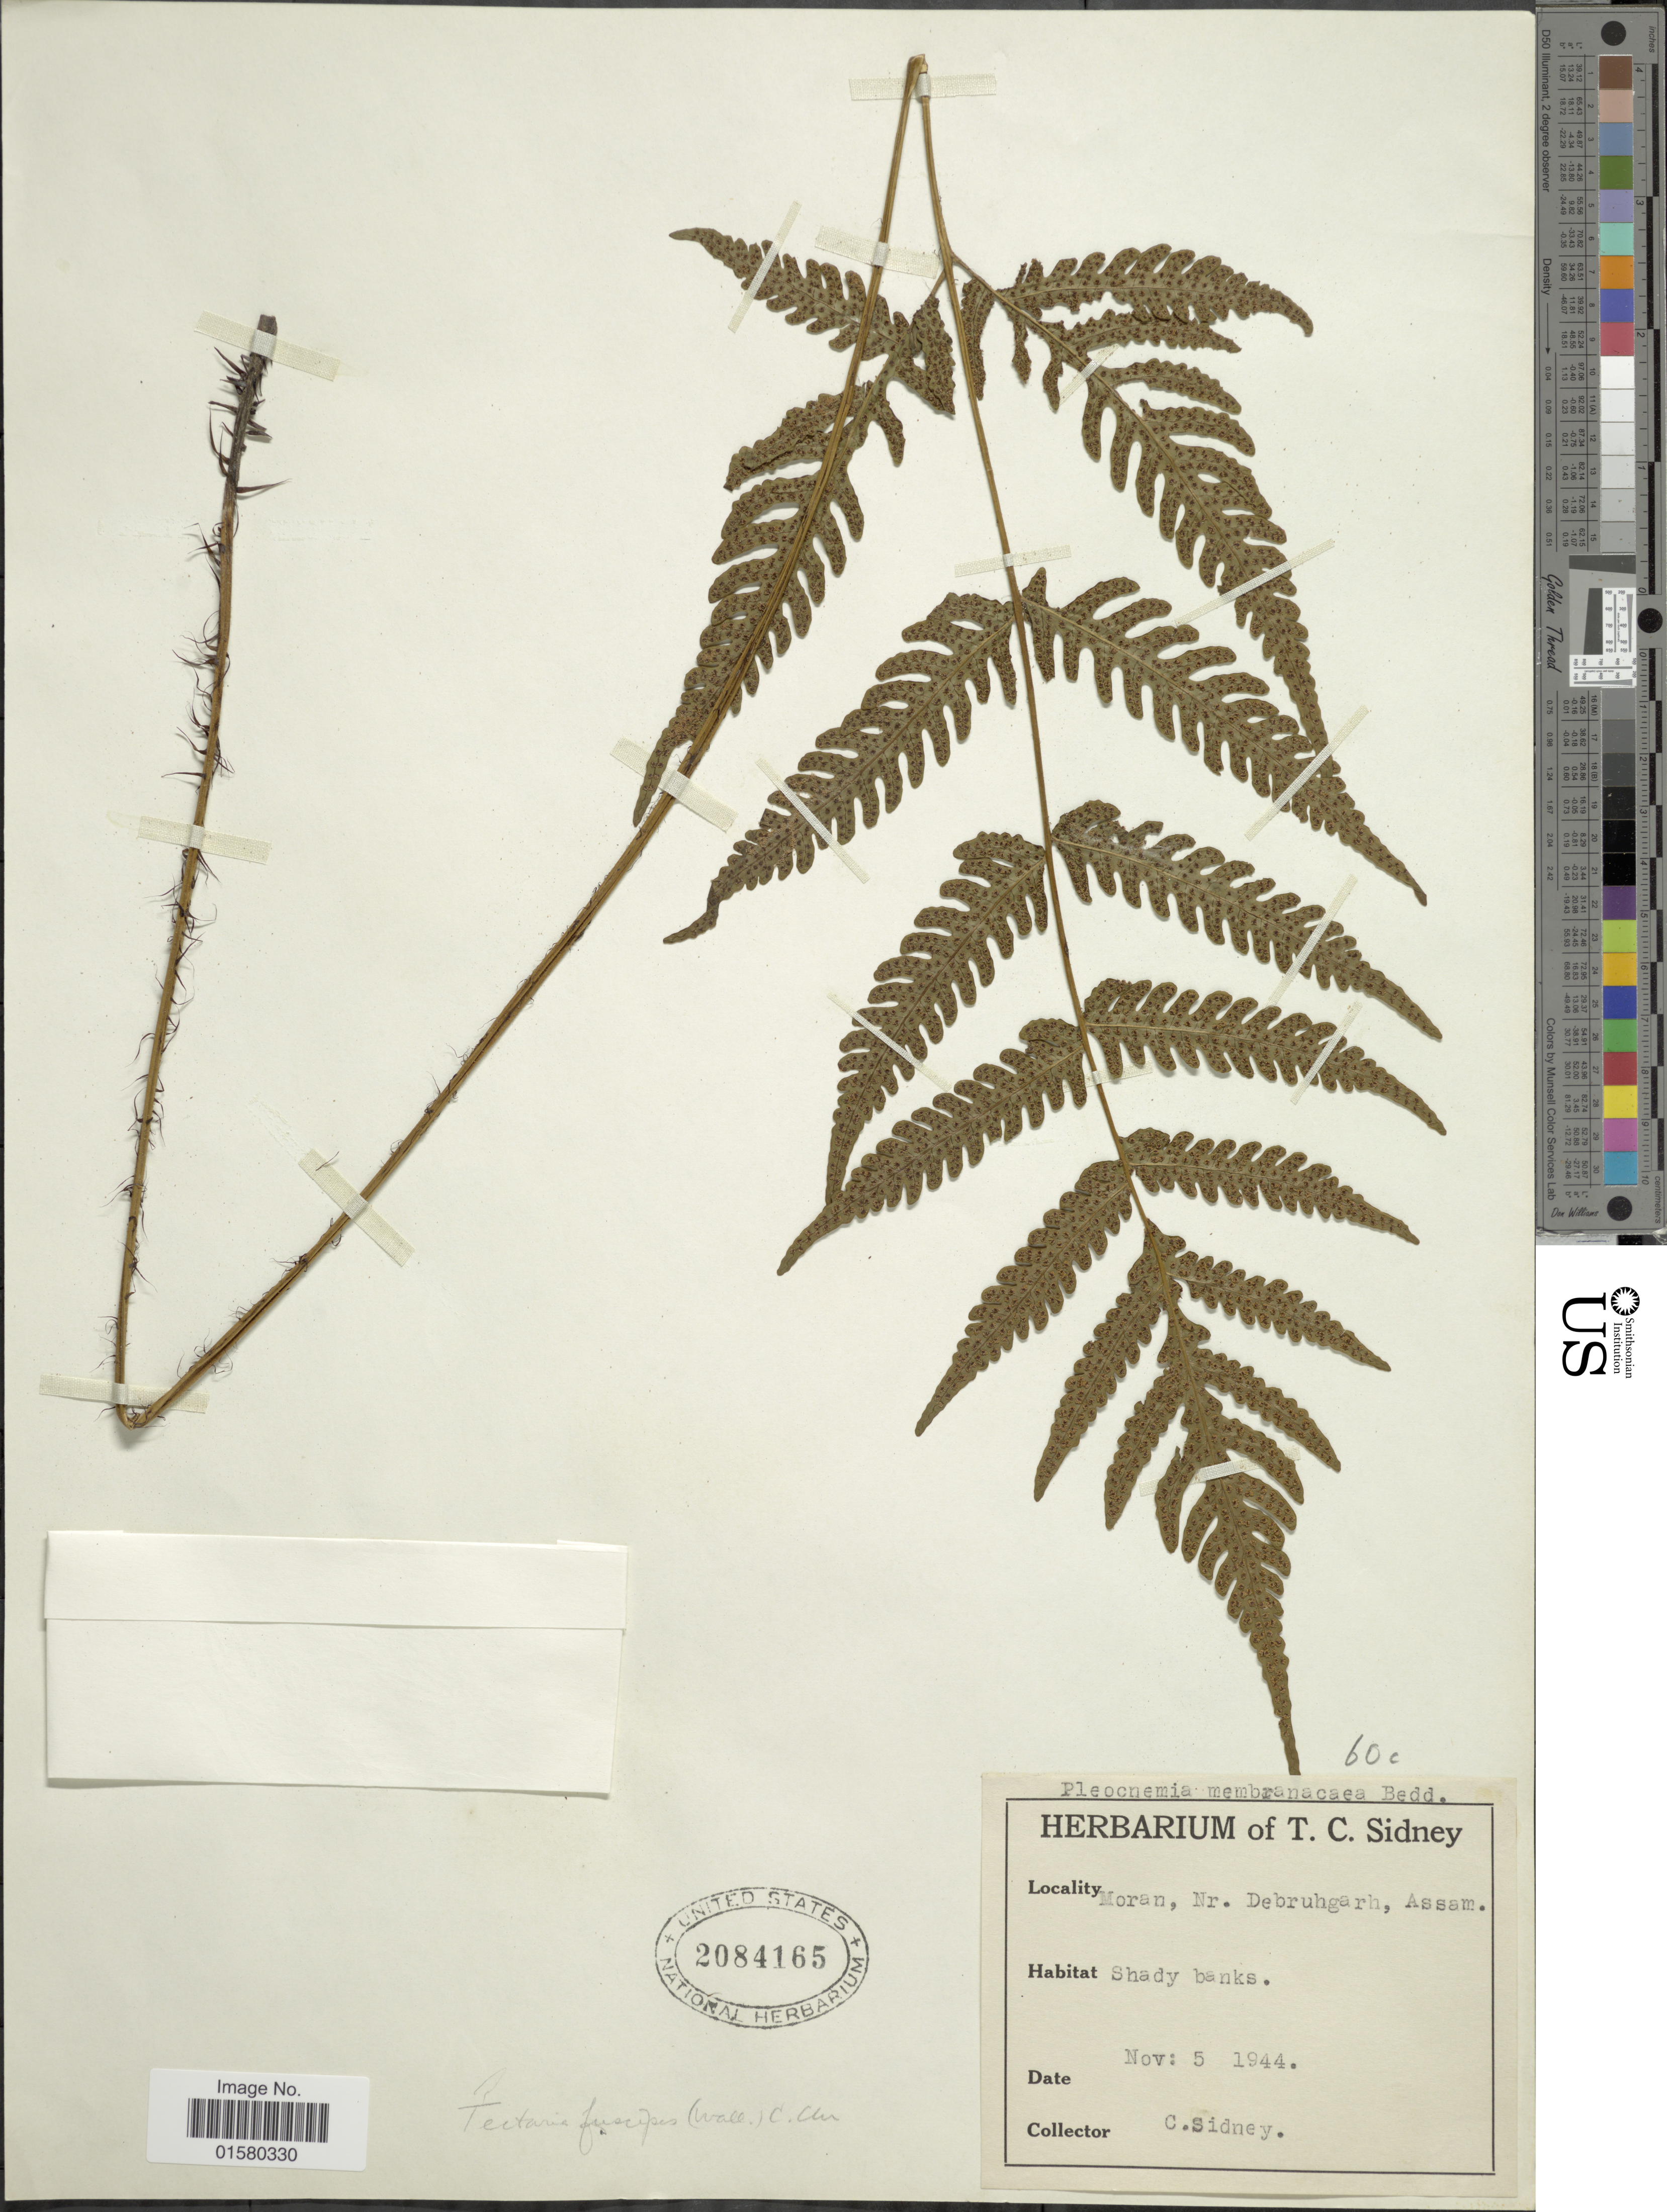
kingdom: Plantae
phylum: Tracheophyta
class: Polypodiopsida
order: Polypodiales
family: Tectariaceae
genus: Tectaria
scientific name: Tectaria paradoxa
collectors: C. Sidney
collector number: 60c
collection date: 1944-11-05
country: India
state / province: Assam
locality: Moran, Nr. Debruhgarh, Assam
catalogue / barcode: US 2084165